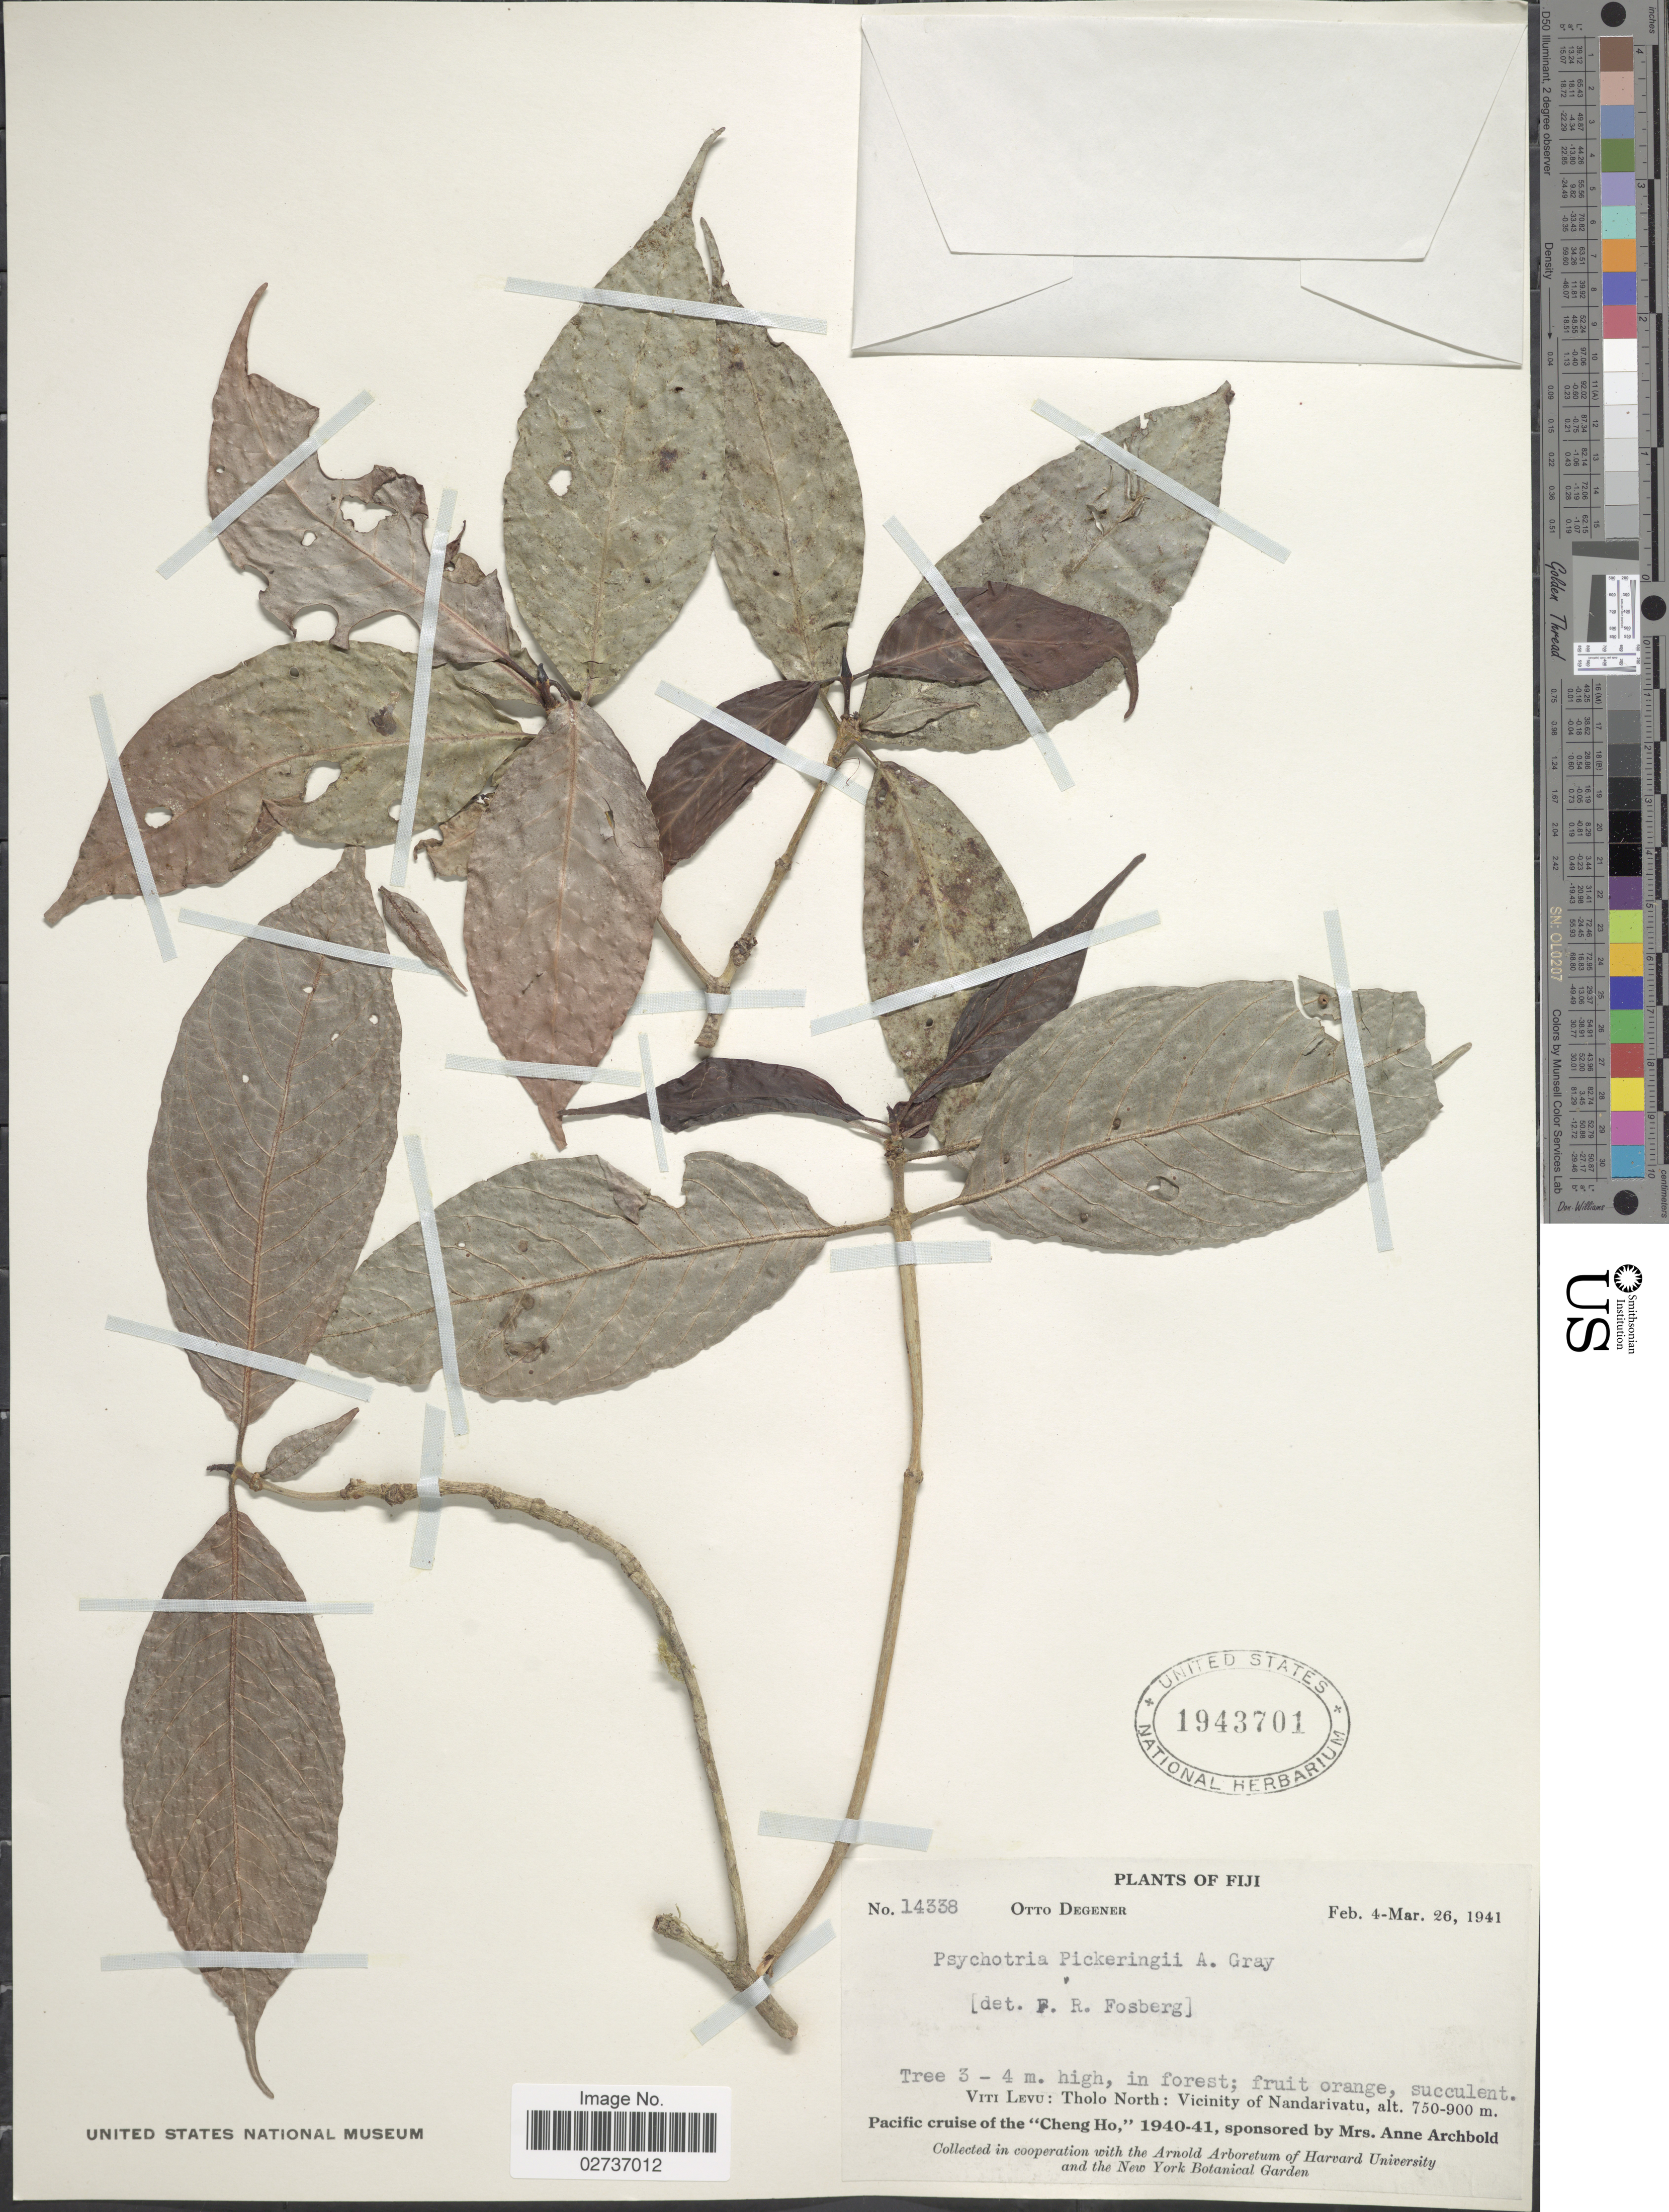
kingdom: Plantae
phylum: Tracheophyta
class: Magnoliopsida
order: Gentianales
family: Rubiaceae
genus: Psychotria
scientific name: Psychotria solanoides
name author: Turrill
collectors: O. Degener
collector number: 14338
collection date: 1941-02-04/1941-03-26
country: Fiji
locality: Viti Levu: Tholo North: Vicinity of Nandarivatu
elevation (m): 750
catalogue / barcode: US 1943701